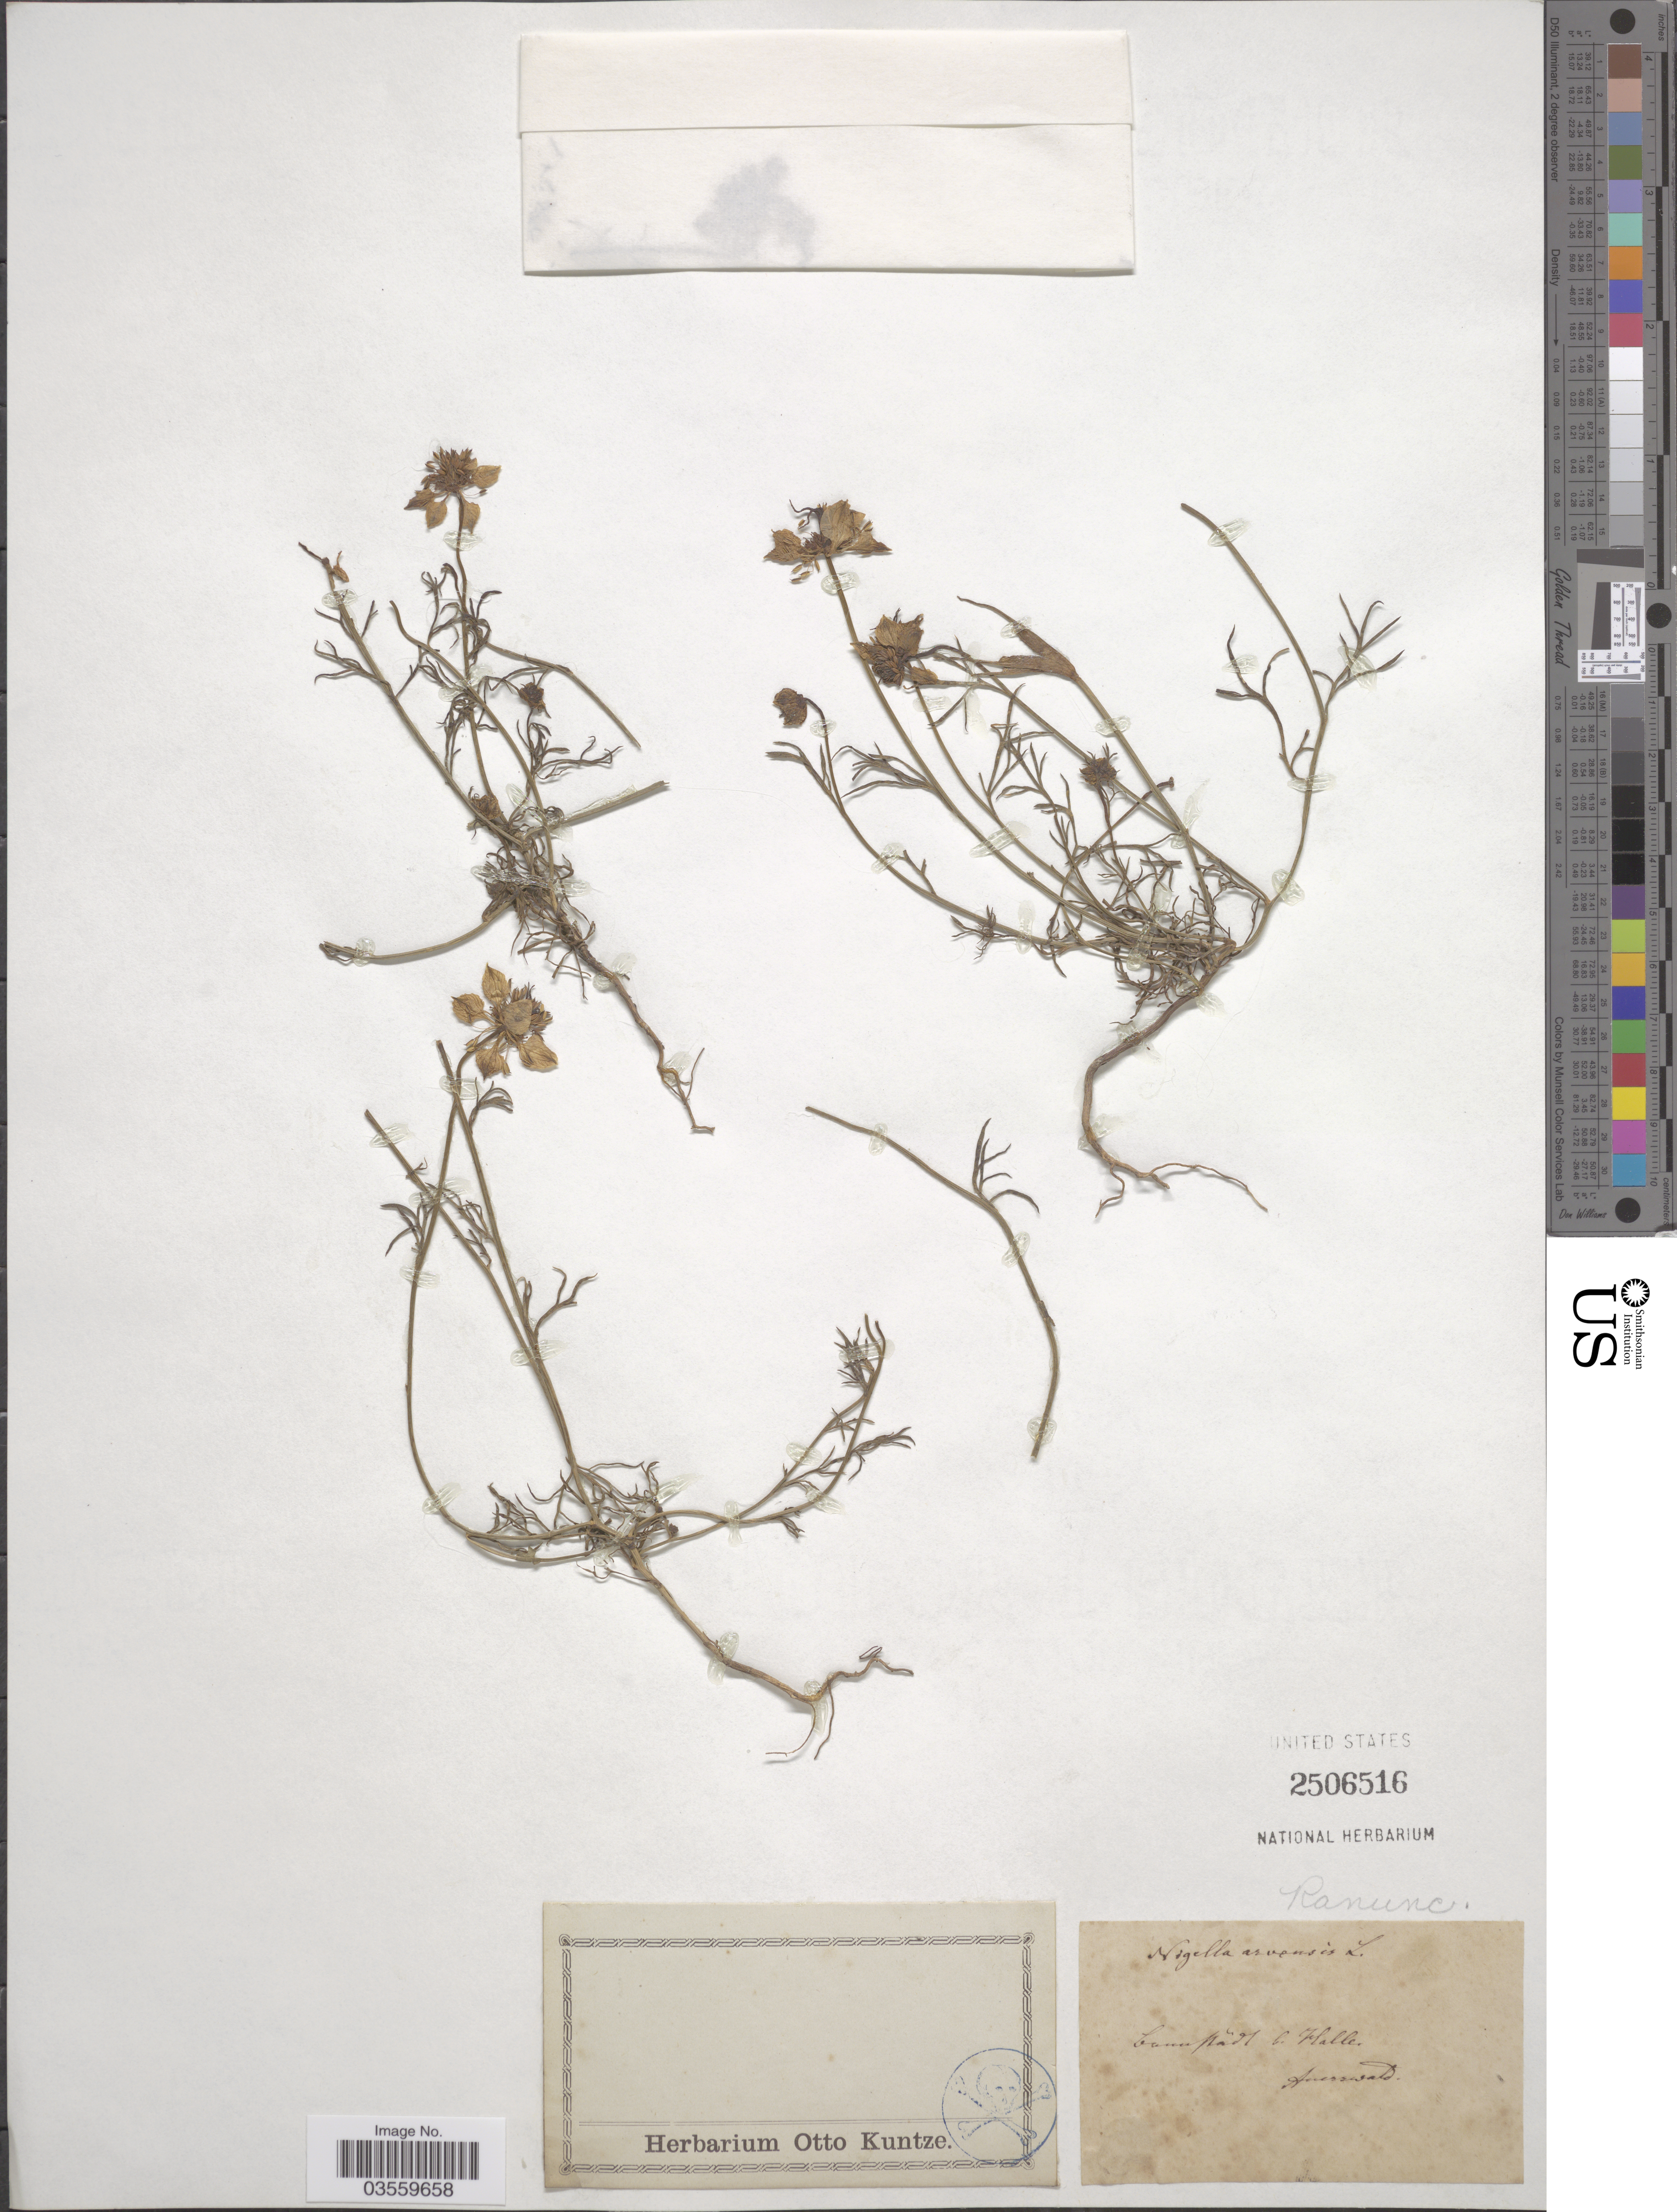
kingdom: Plantae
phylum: Tracheophyta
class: Magnoliopsida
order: Ranunculales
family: Ranunculaceae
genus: Nigella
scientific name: Nigella arvensis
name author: L.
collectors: ex herb. Otto Kuntze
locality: Caumpadl b. Flallen. Anesswald. [interpreted]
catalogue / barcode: US 2506516